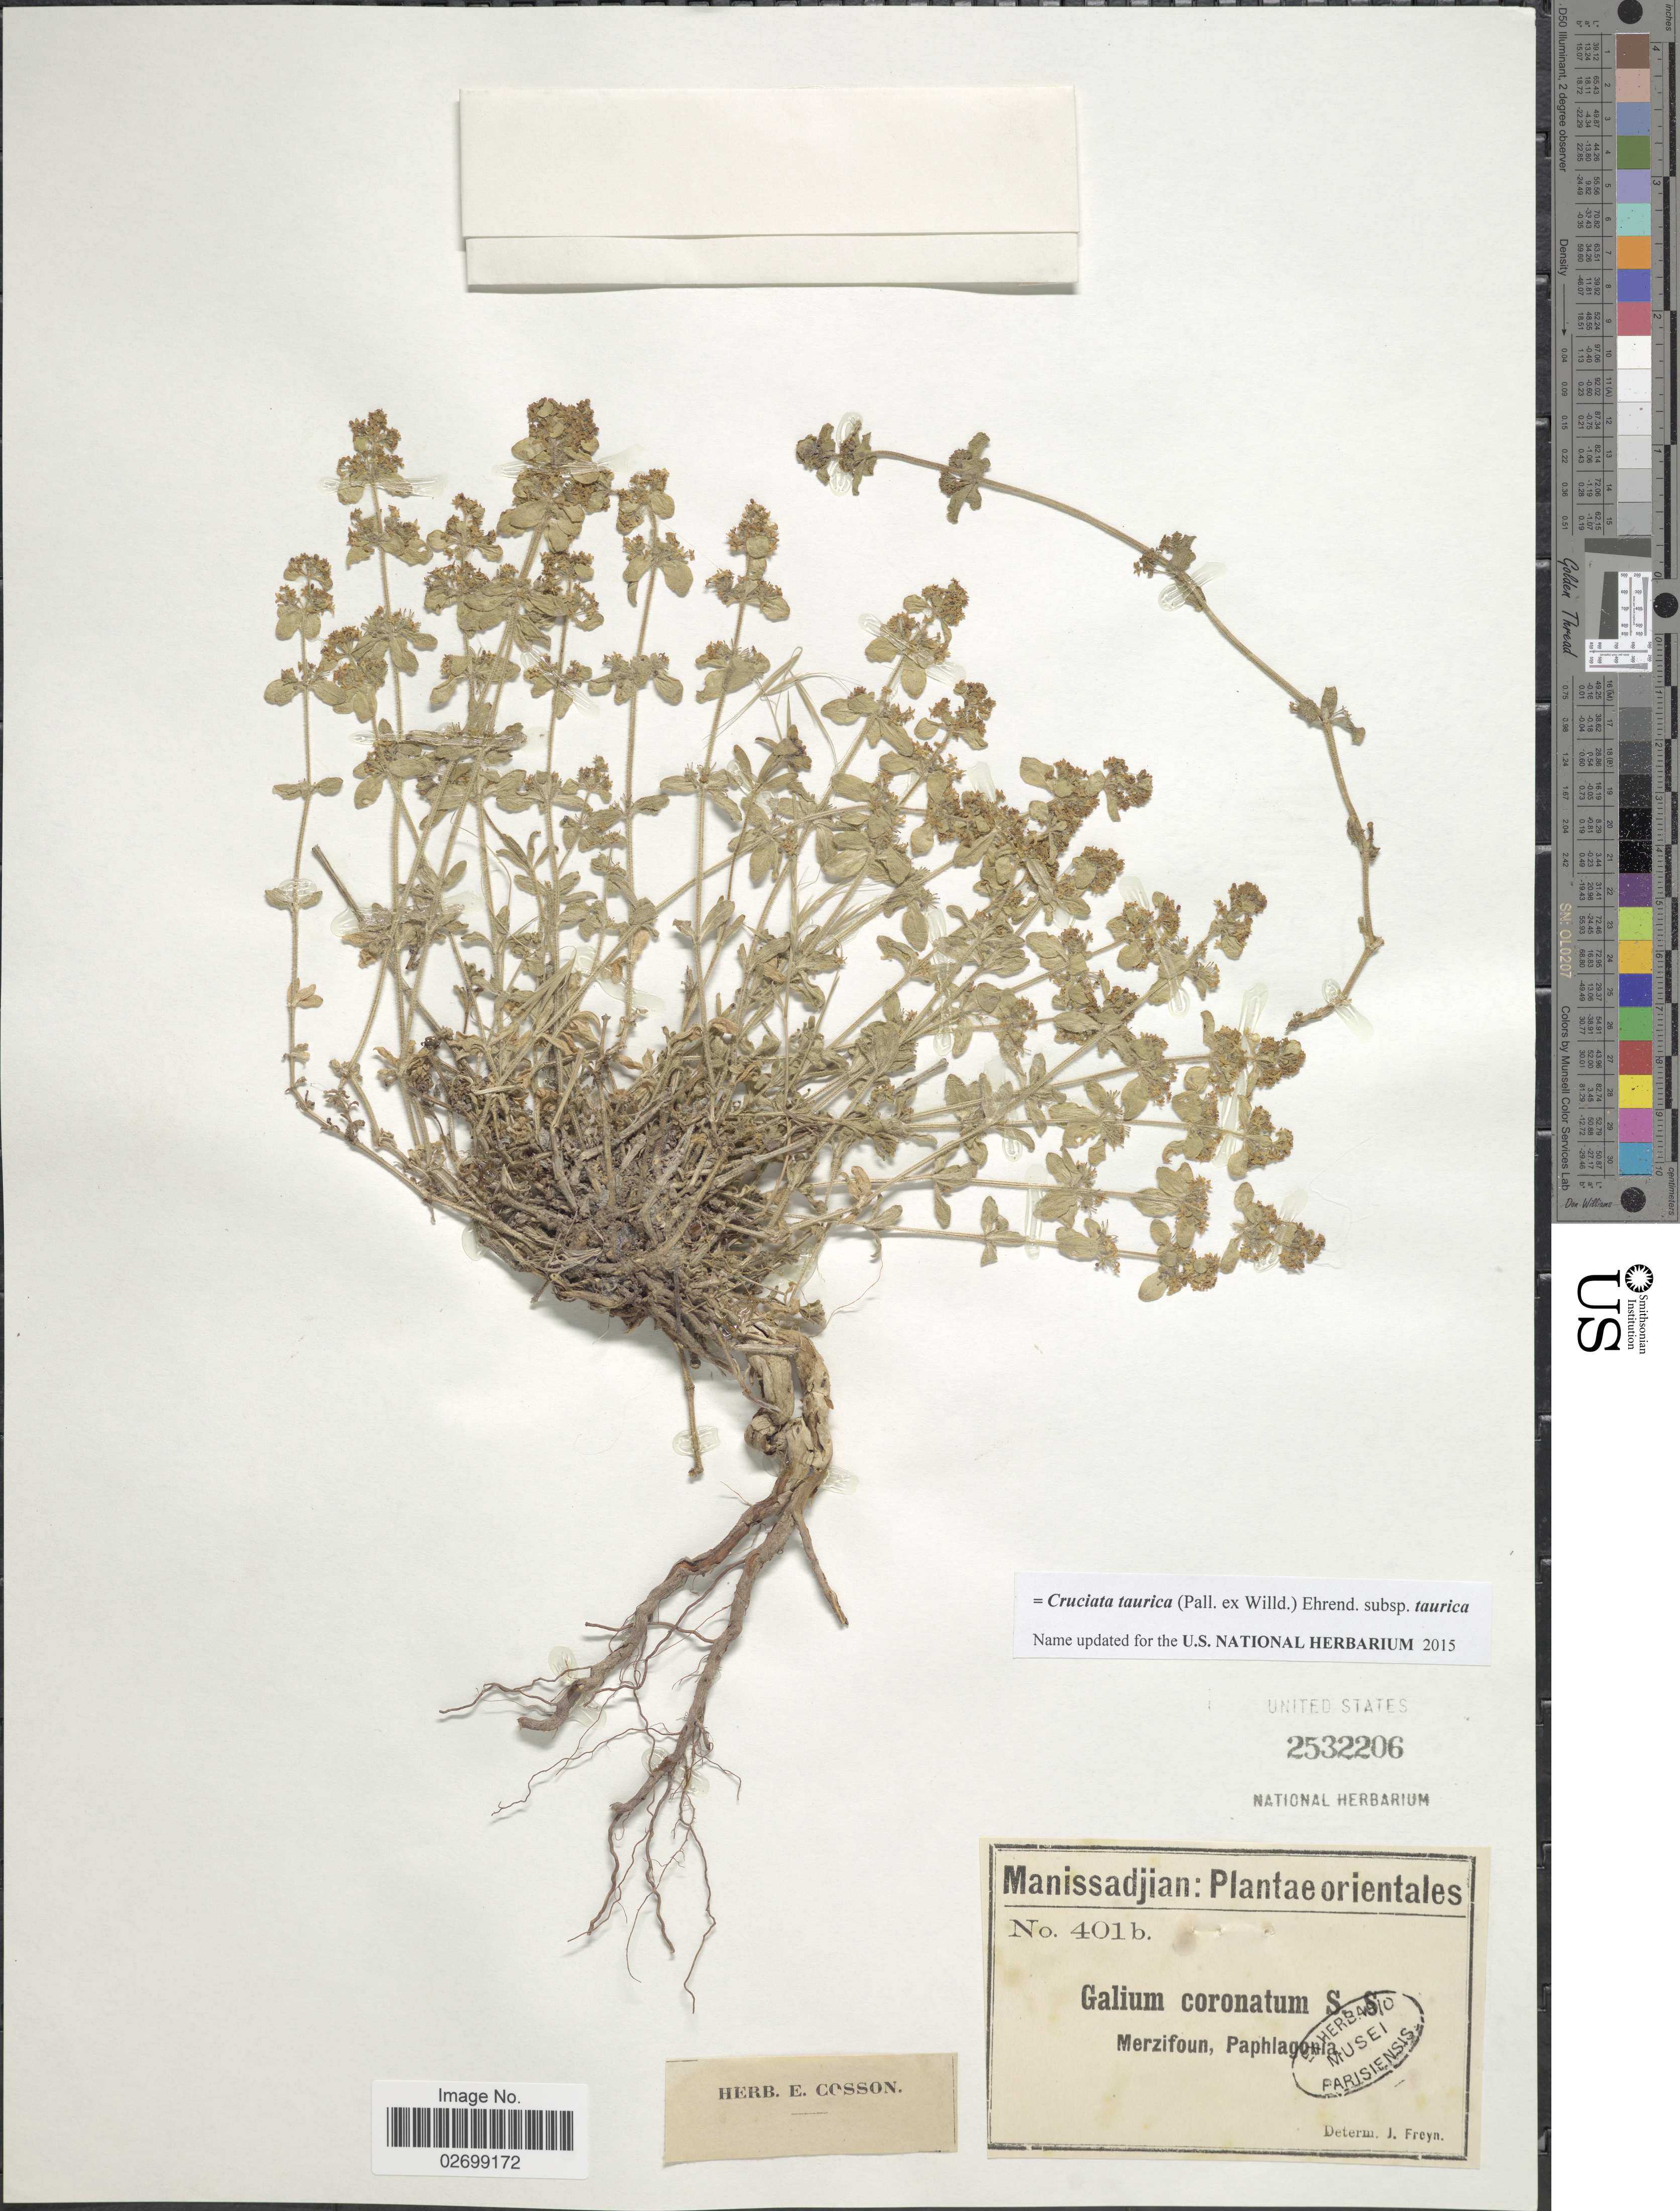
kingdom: Plantae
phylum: Tracheophyta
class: Magnoliopsida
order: Gentianales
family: Rubiaceae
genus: Cruciata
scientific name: Cruciata taurica subsp. taurica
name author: (Pall. ex Willd.) Ehrend.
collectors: -. Manissadjian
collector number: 401b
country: Turkey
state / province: Amasya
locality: Orientales, Merzifoun, Pahlagonia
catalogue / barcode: US 2532206